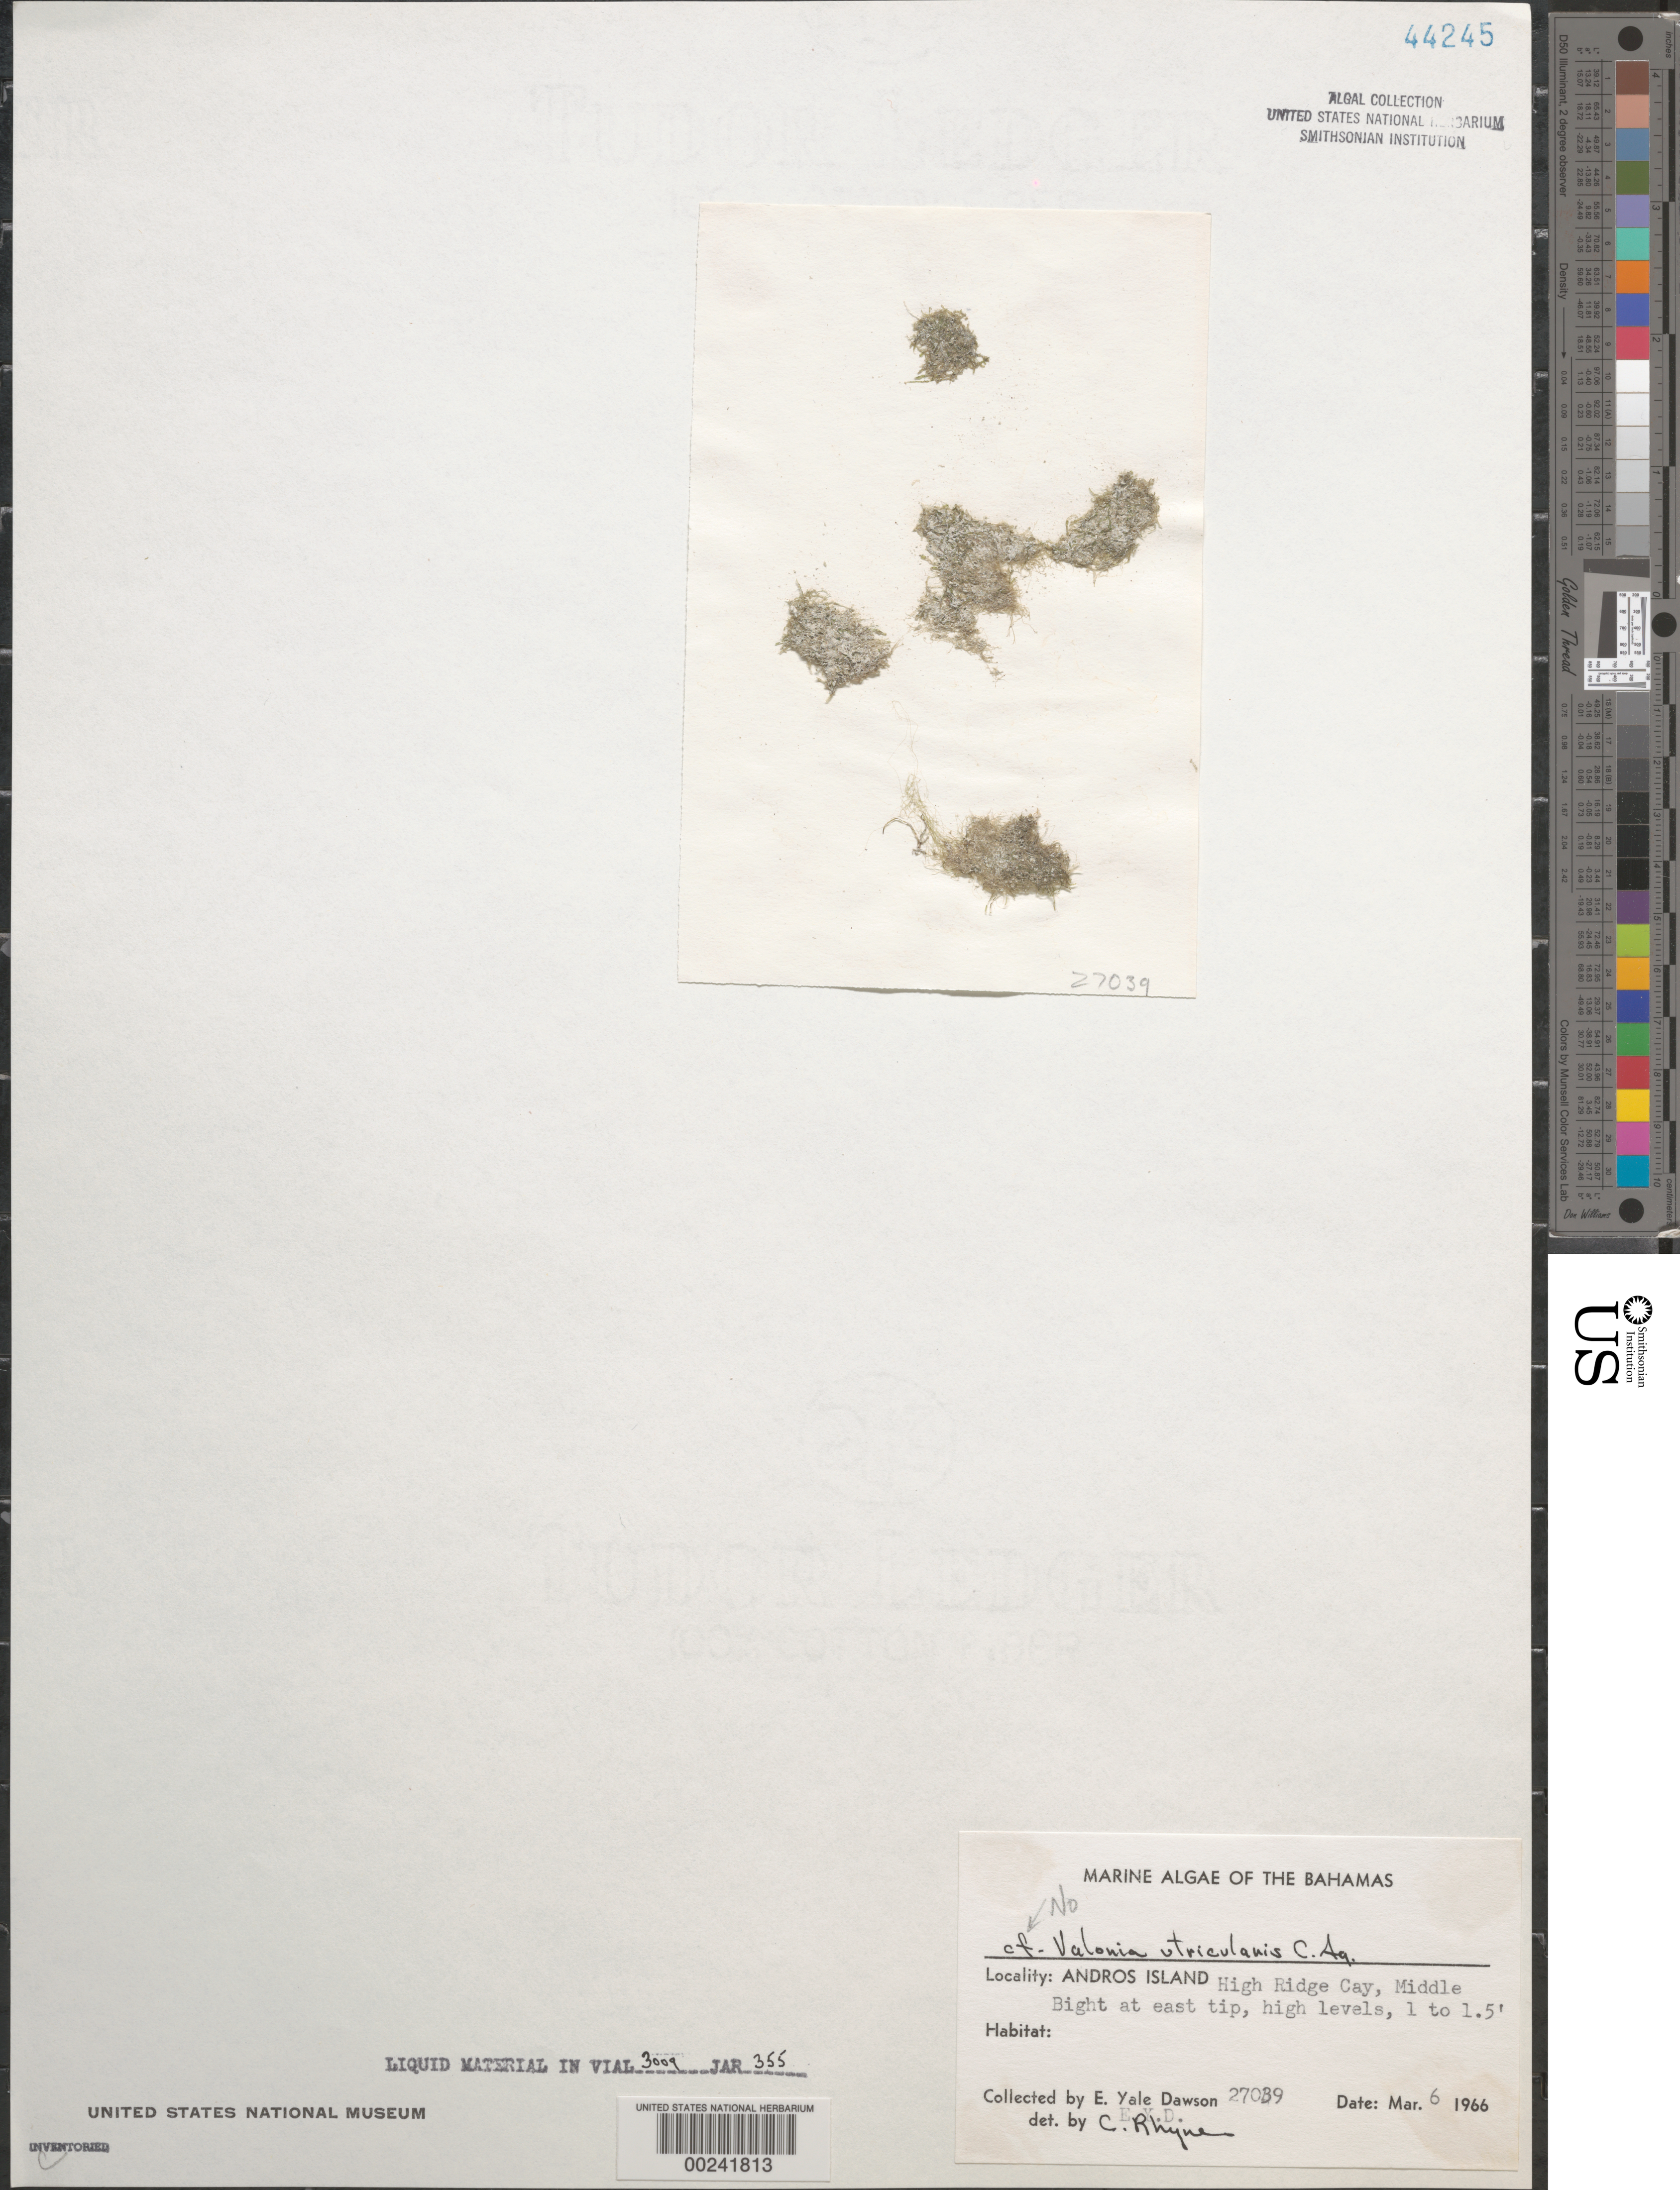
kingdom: Plantae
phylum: Chlorophyta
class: Ulvophyceae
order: Siphonocladales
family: Valoniaceae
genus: Valonia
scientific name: Valonia utricularis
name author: (Roth) C. Agardh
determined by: Rhyne, C. F.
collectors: E. Y. Dawson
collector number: EYD 27039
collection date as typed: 06 Mar 1966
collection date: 1966-03-06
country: Bahamas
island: High Ridge Cay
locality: Middle Bight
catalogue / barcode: US 44245